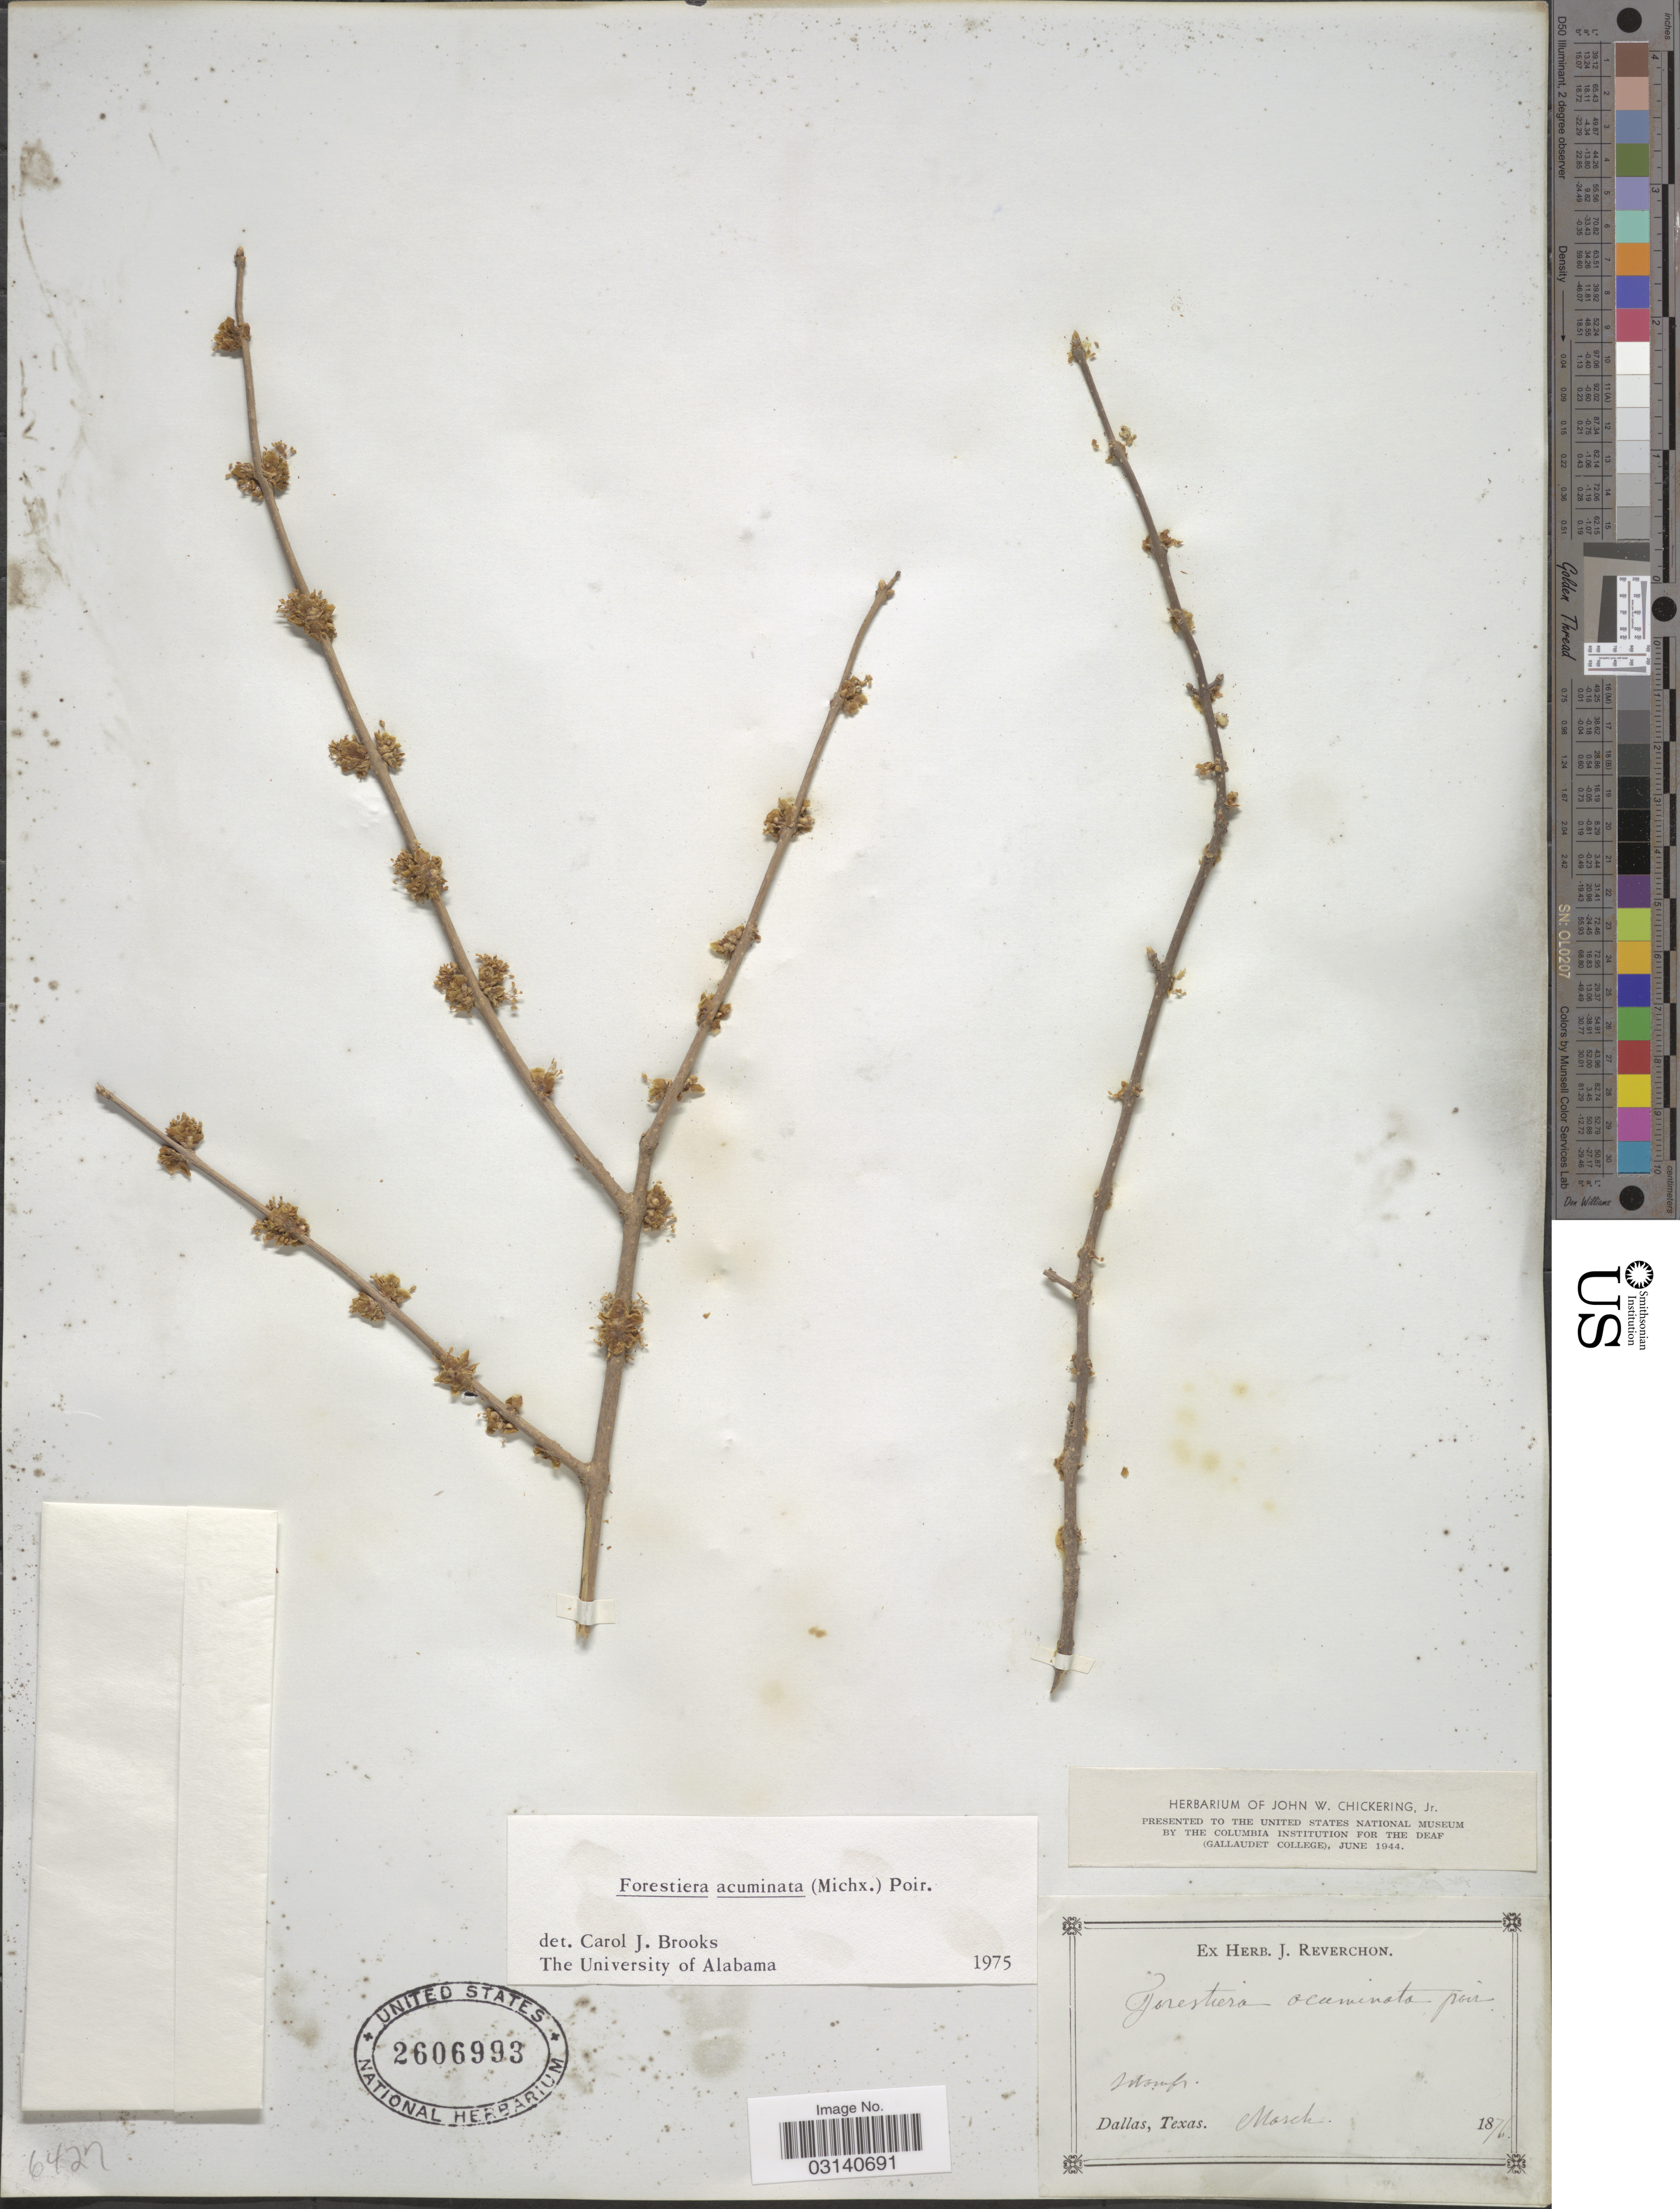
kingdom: Plantae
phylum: Tracheophyta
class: Magnoliopsida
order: Lamiales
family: Oleaceae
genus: Forestiera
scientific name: Forestiera acuminata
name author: (Michx.) Poir.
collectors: ex herb. J. Reverchon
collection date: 1876-03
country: United States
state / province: Texas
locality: Dallas, Texas.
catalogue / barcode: US 2606993